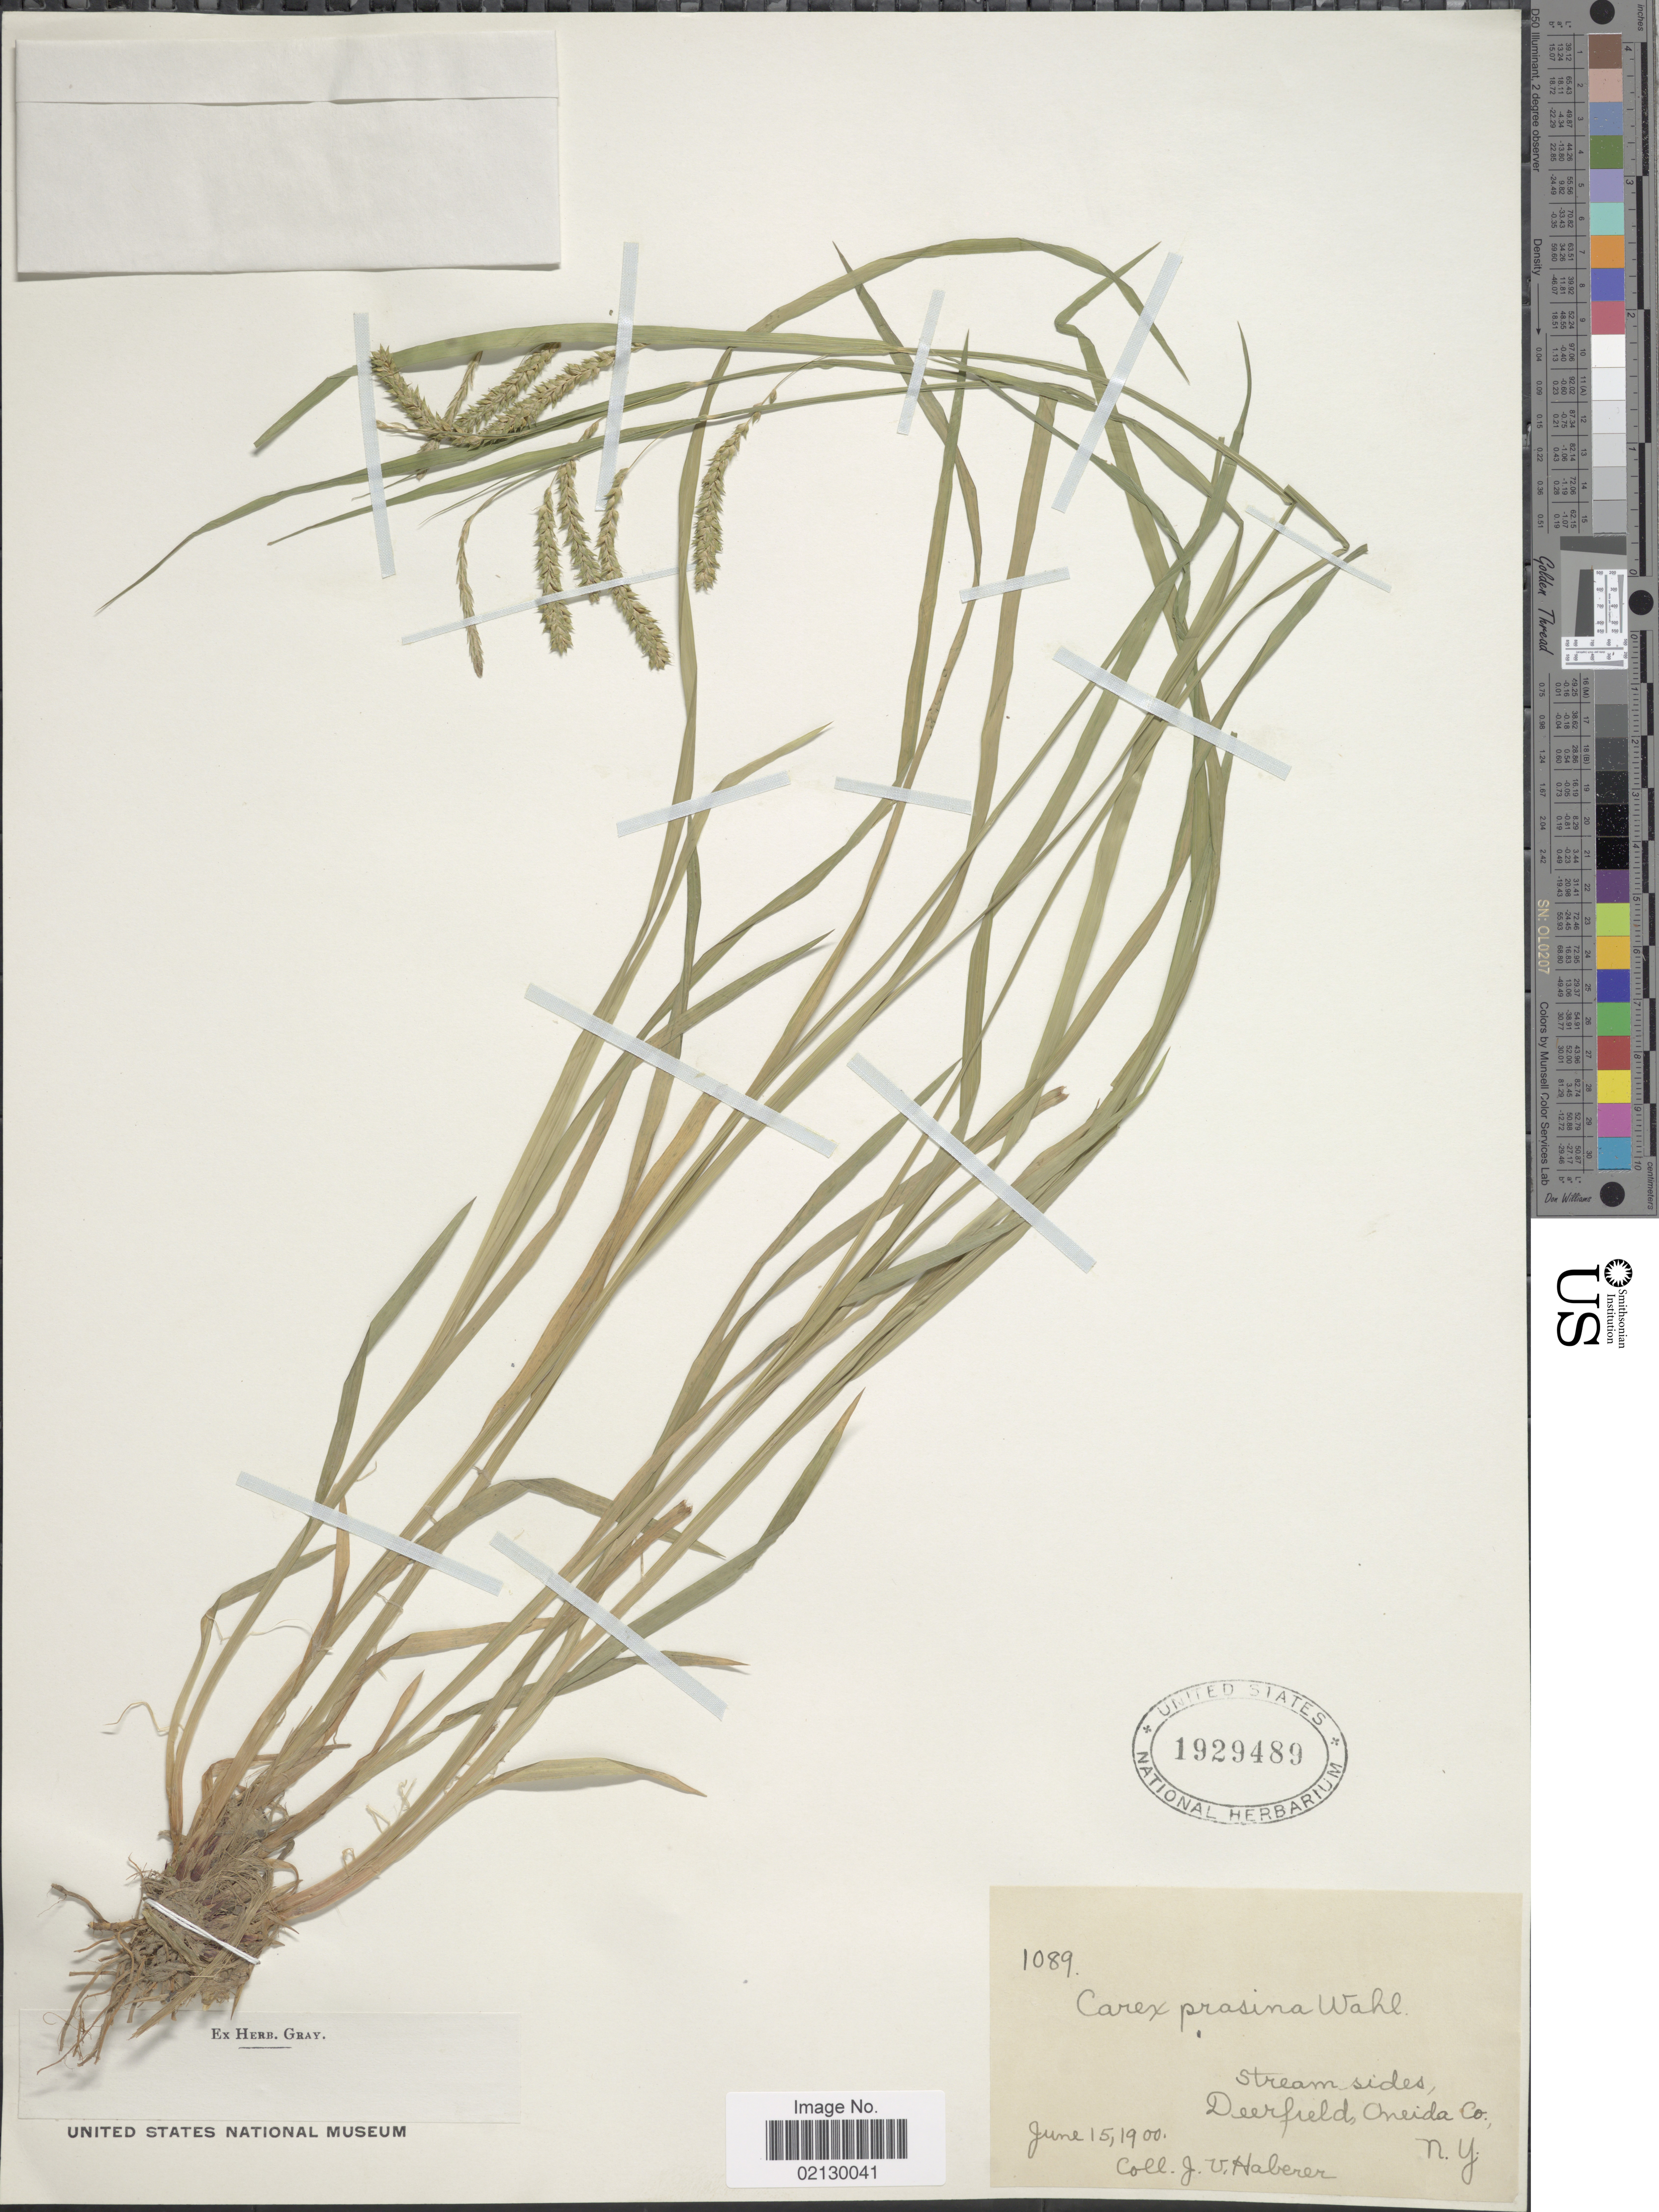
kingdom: Plantae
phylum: Tracheophyta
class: Liliopsida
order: Poales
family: Cyperaceae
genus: Carex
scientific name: Carex prasina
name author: Wahlenb.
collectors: J. V. Haberer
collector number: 1089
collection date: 1900-06-15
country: United States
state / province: New York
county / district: Oneida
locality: Deerfield, Oneida Co.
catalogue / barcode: US 1929489